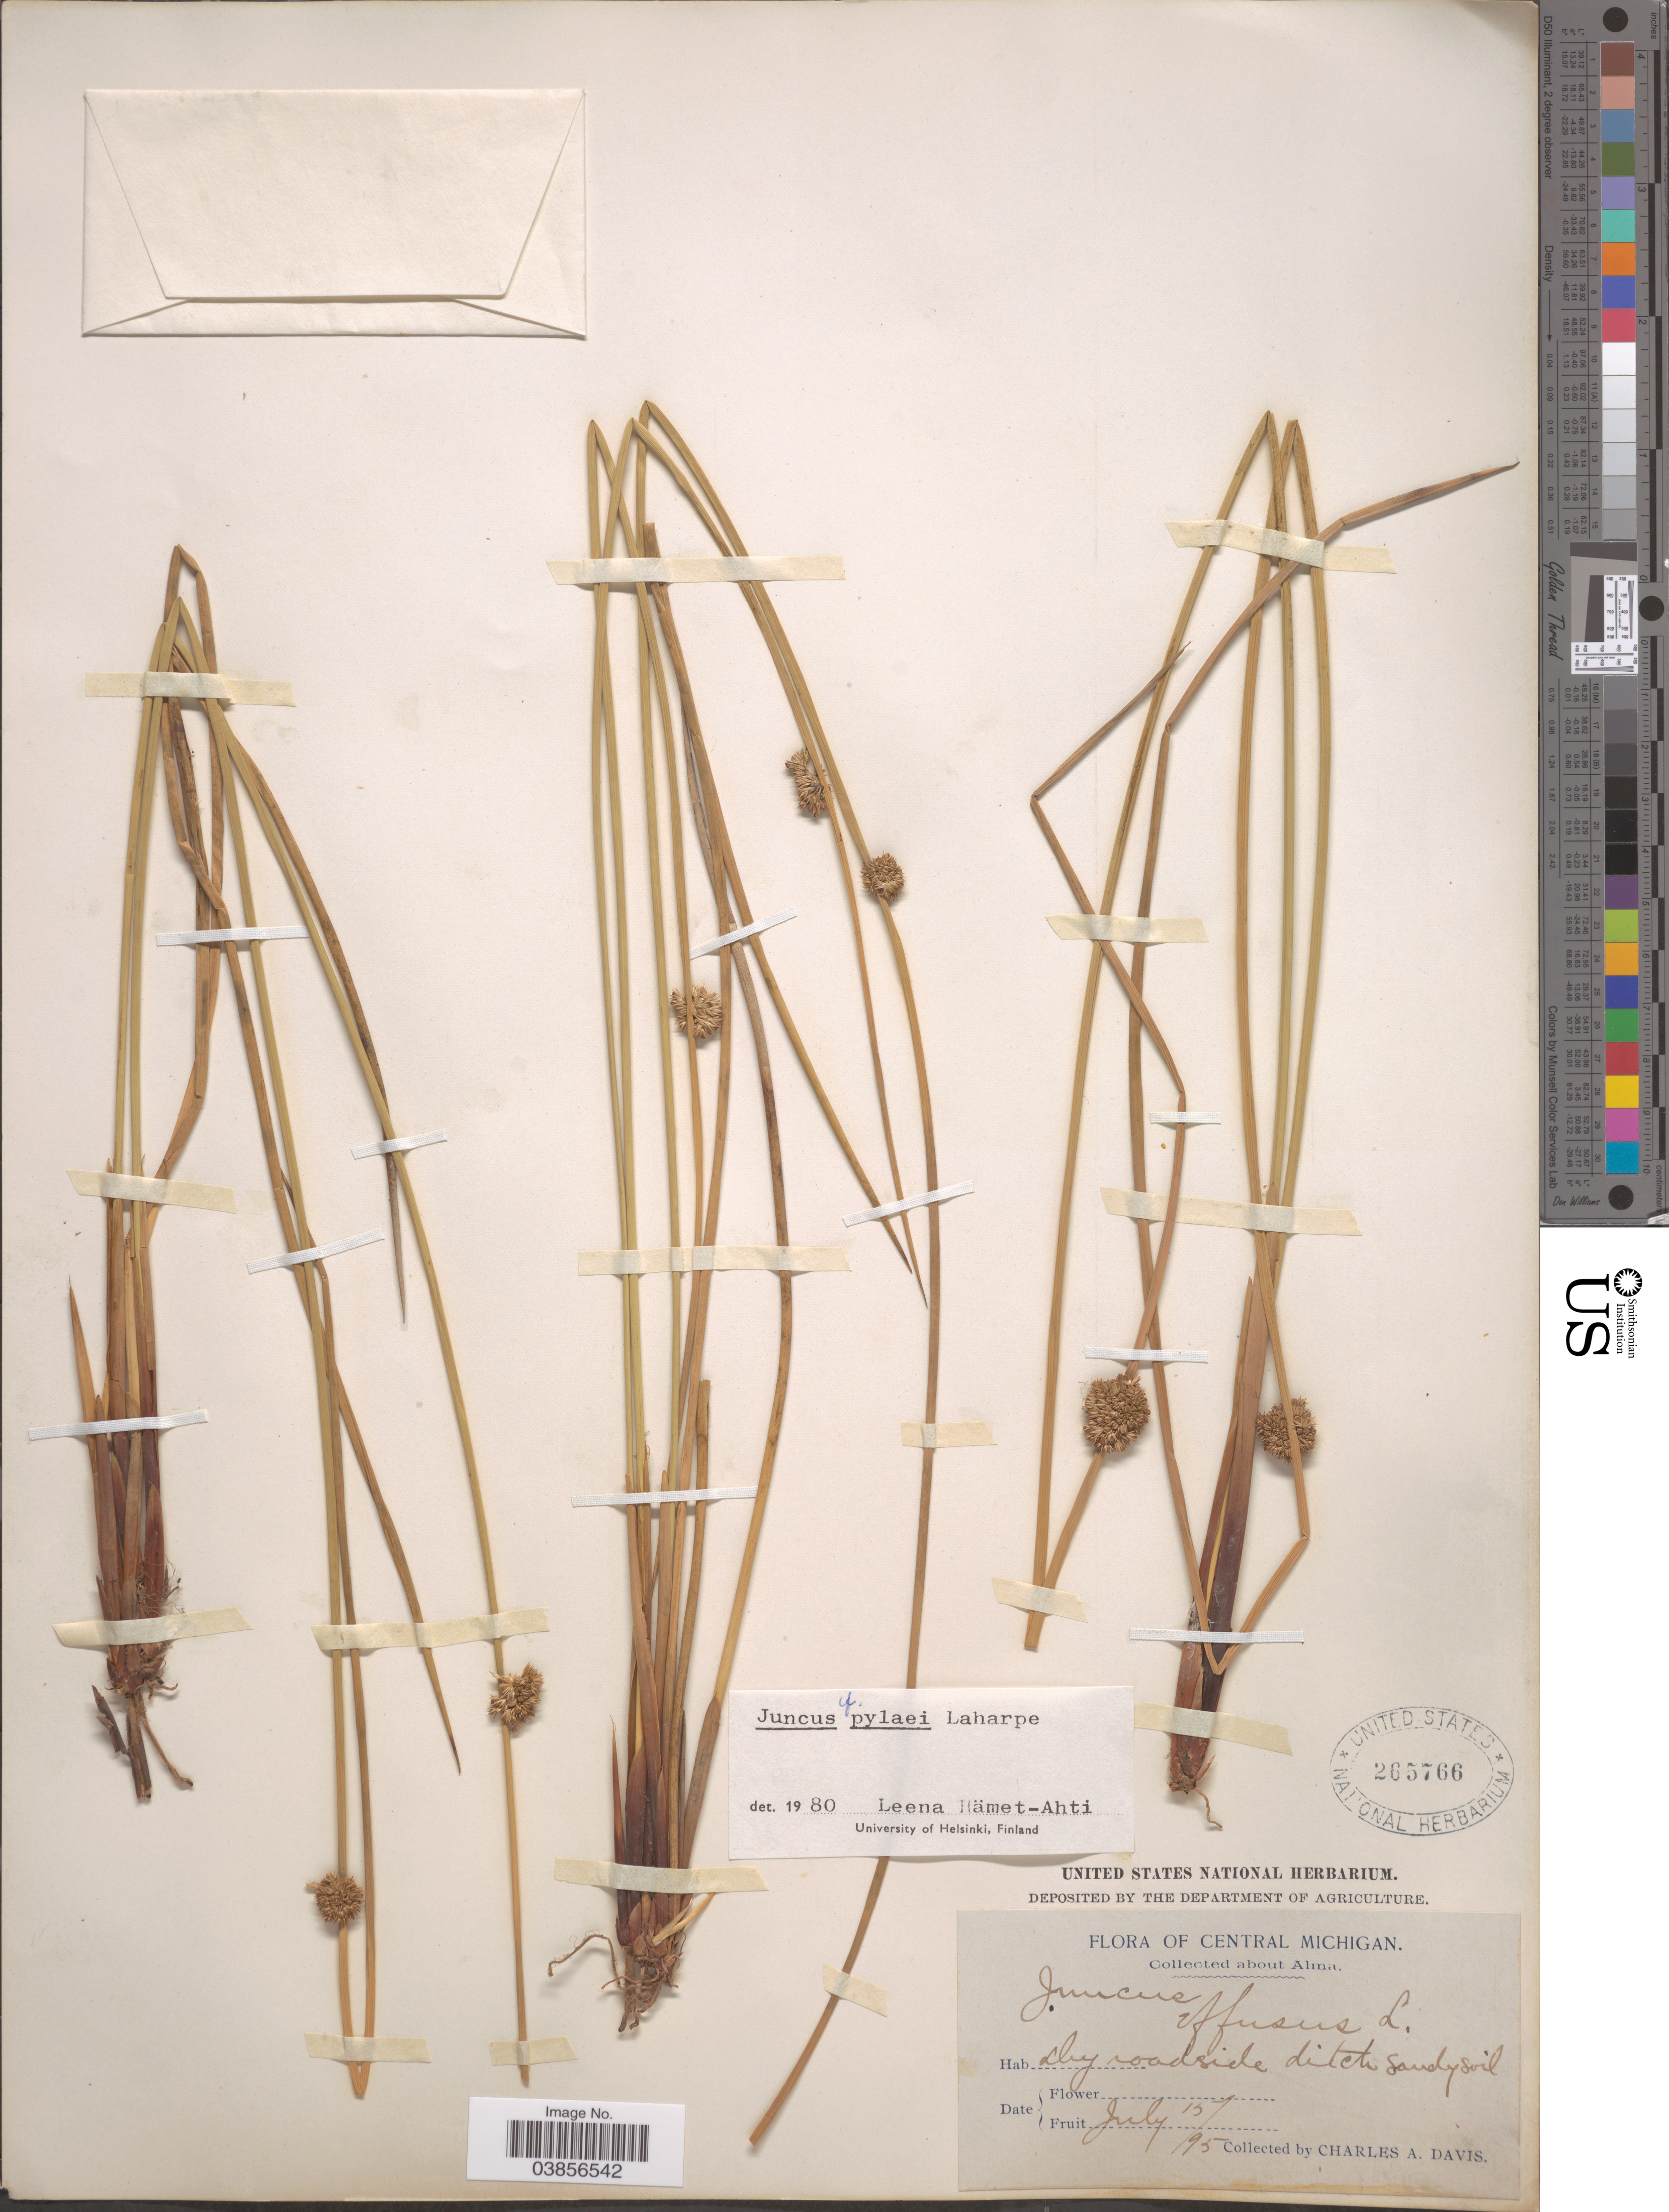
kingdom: Plantae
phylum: Tracheophyta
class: Liliopsida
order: Poales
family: Juncaceae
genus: Juncus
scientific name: Juncus pylaei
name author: Laharpe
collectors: C. Davis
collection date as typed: Transcribed d/m/y: 15/7/95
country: United States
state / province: Michigan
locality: Central Michigan. About Alma.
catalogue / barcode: US 265766